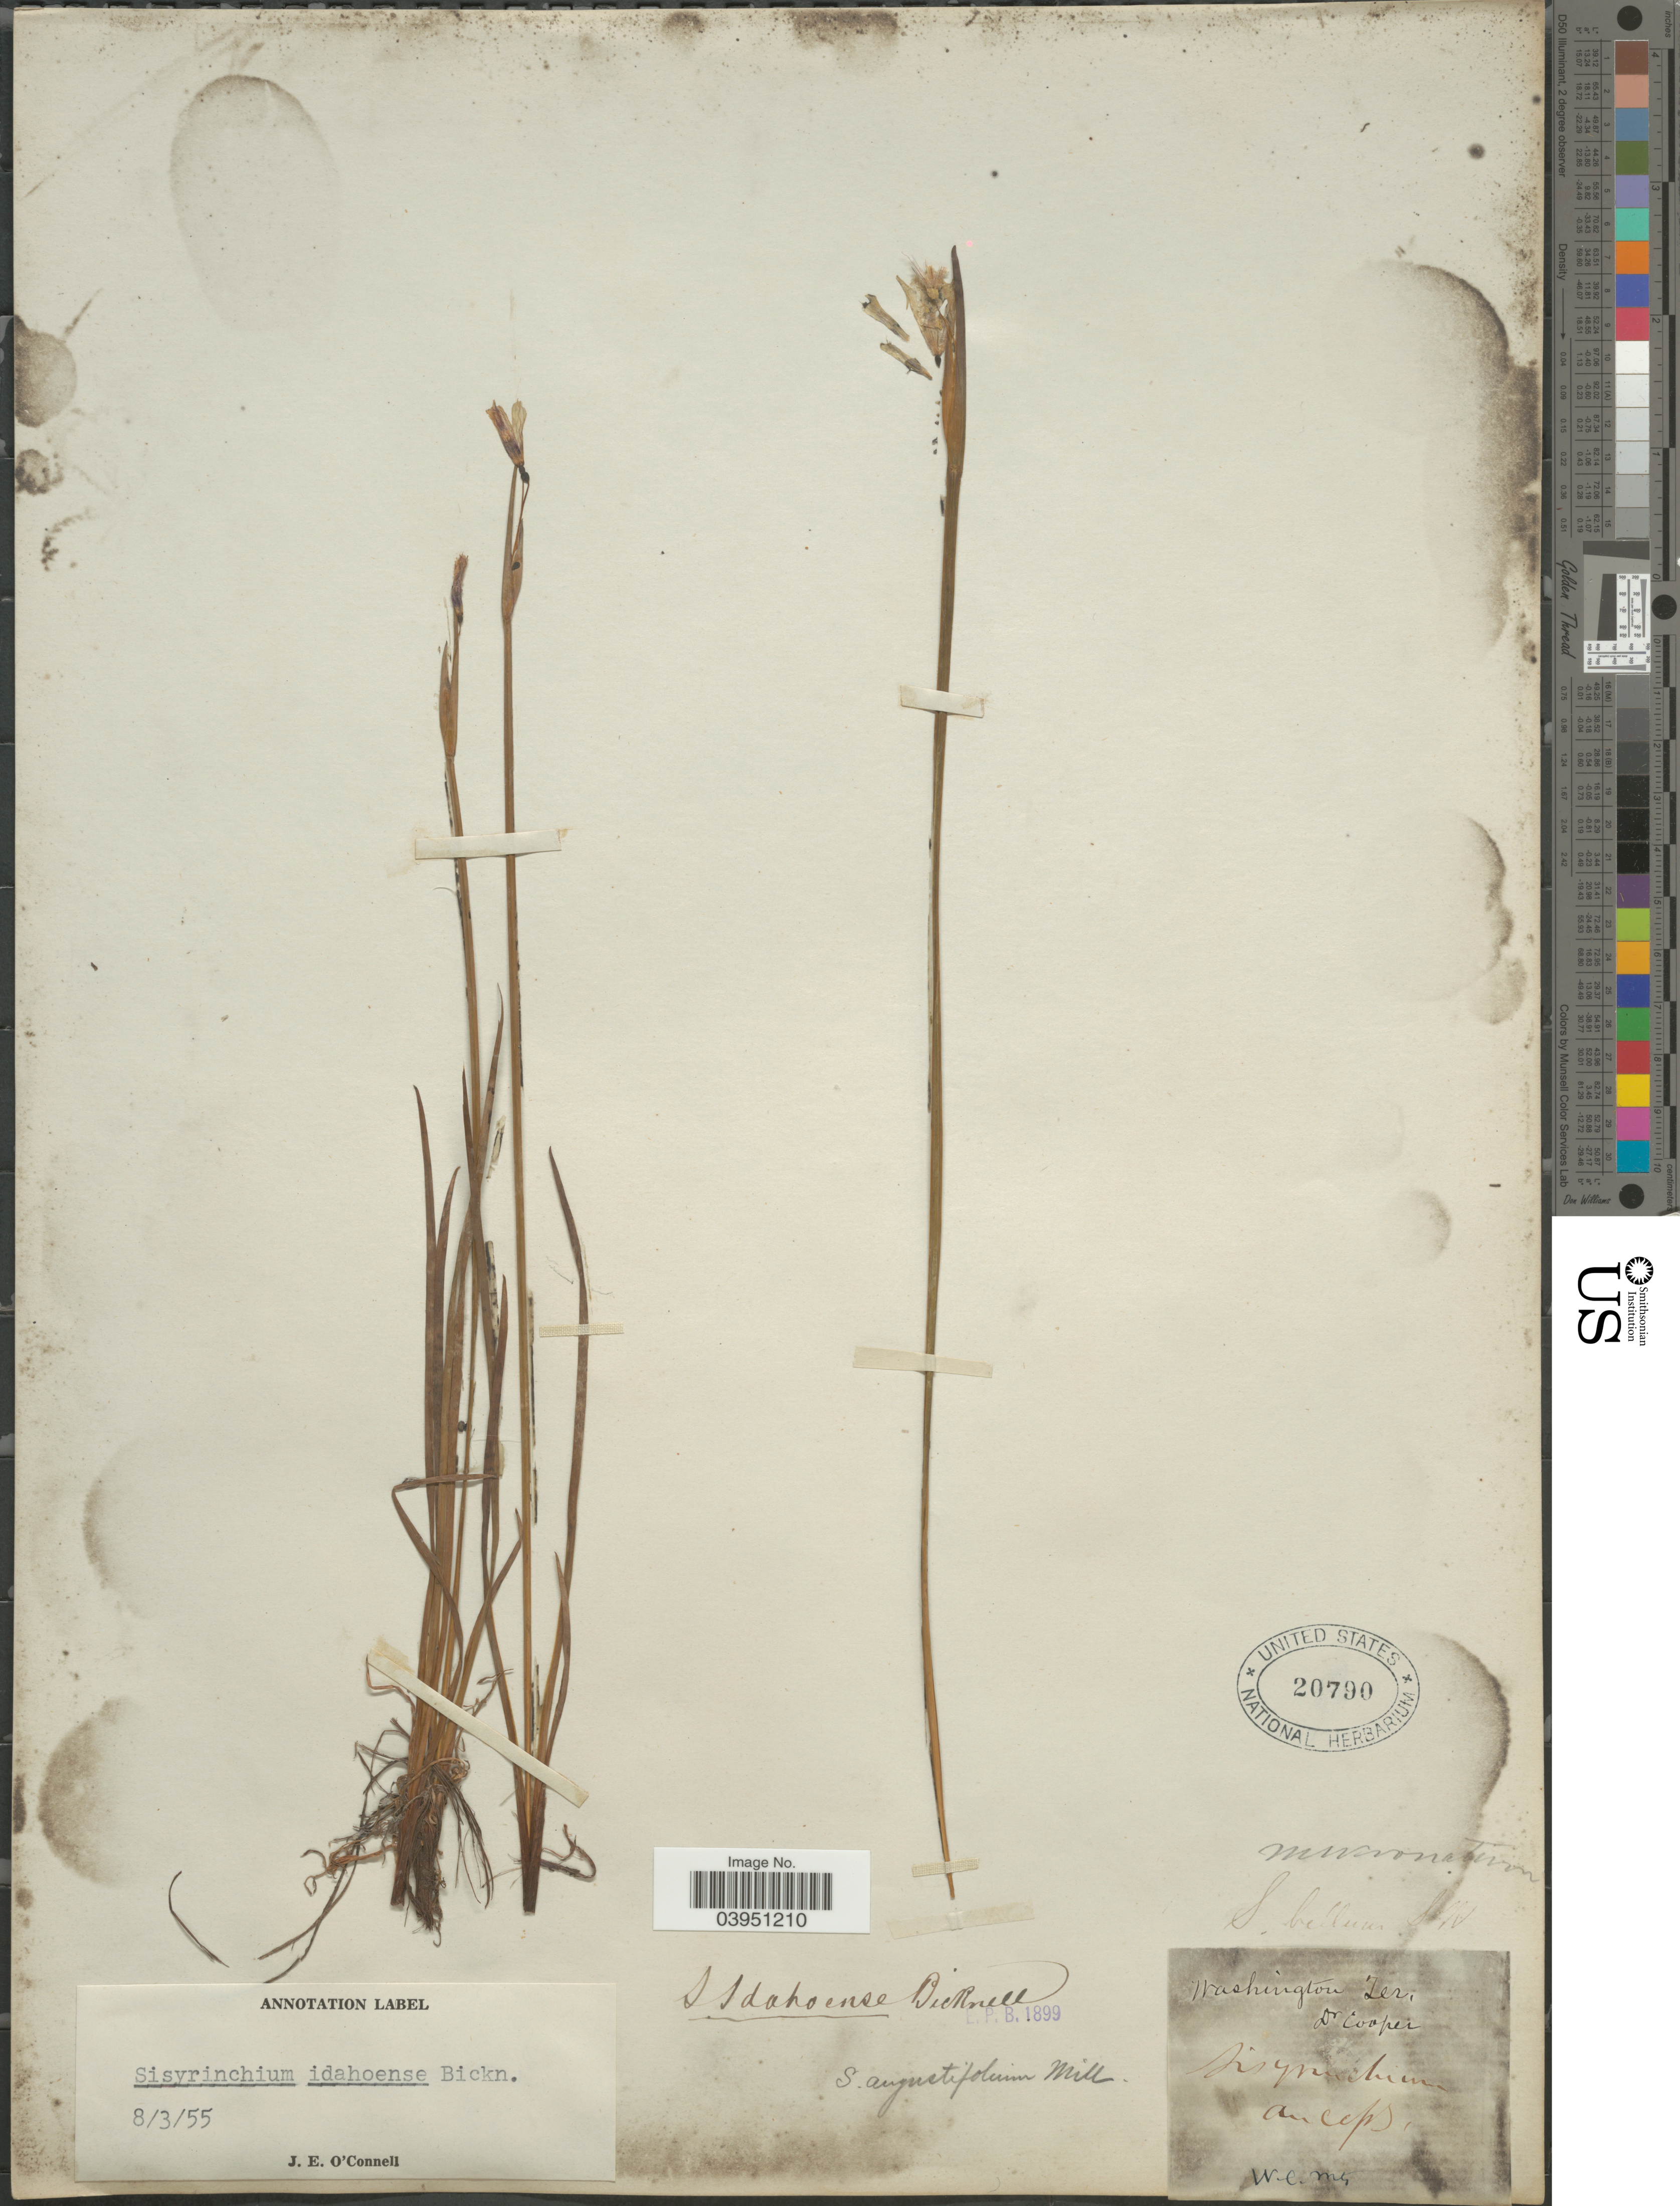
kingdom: Plantae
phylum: Tracheophyta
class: Liliopsida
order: Asparagales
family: Iridaceae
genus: Sisyrinchium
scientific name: Sisyrinchium idahoense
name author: E.P. Bicknell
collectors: Dr. Cooper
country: United States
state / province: Washington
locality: Washington Ter.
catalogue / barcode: US 20790